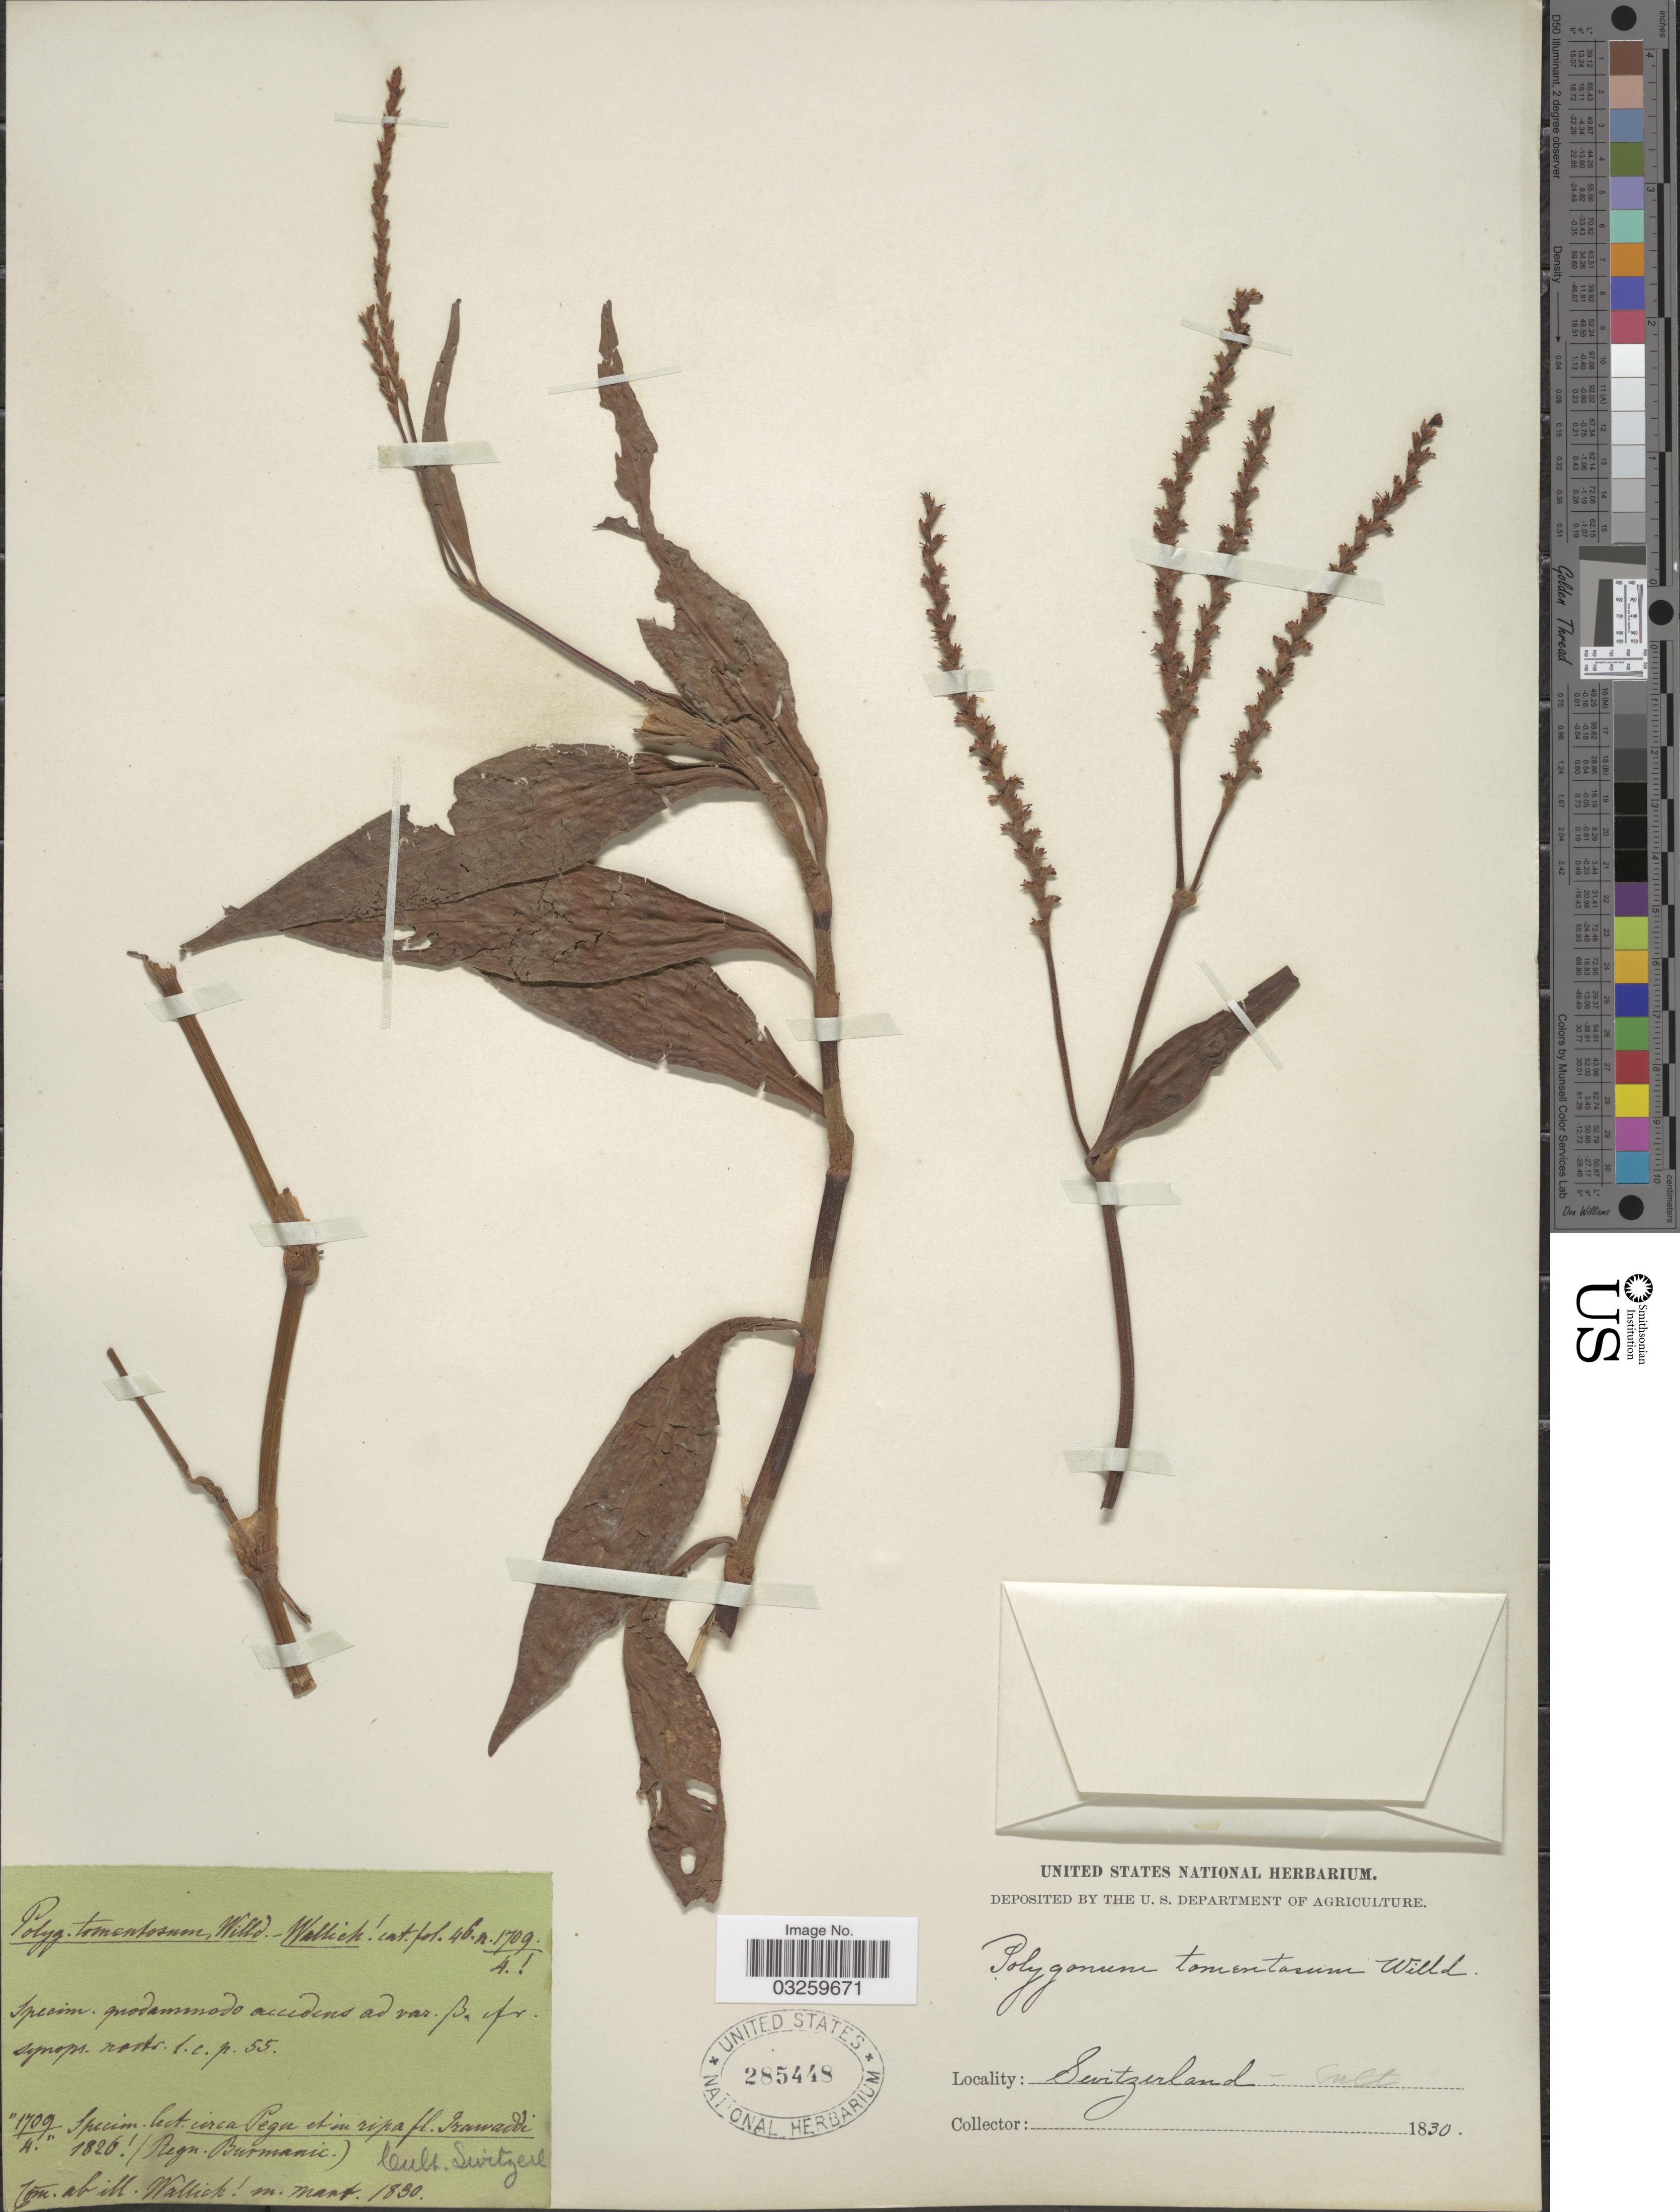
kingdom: Plantae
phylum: Tracheophyta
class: Magnoliopsida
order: Caryophyllales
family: Polygonaceae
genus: Polygonum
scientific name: Polygonum tomentosum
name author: Willd.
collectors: ex herb. United States National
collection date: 1830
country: Switzerland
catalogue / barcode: US 285448